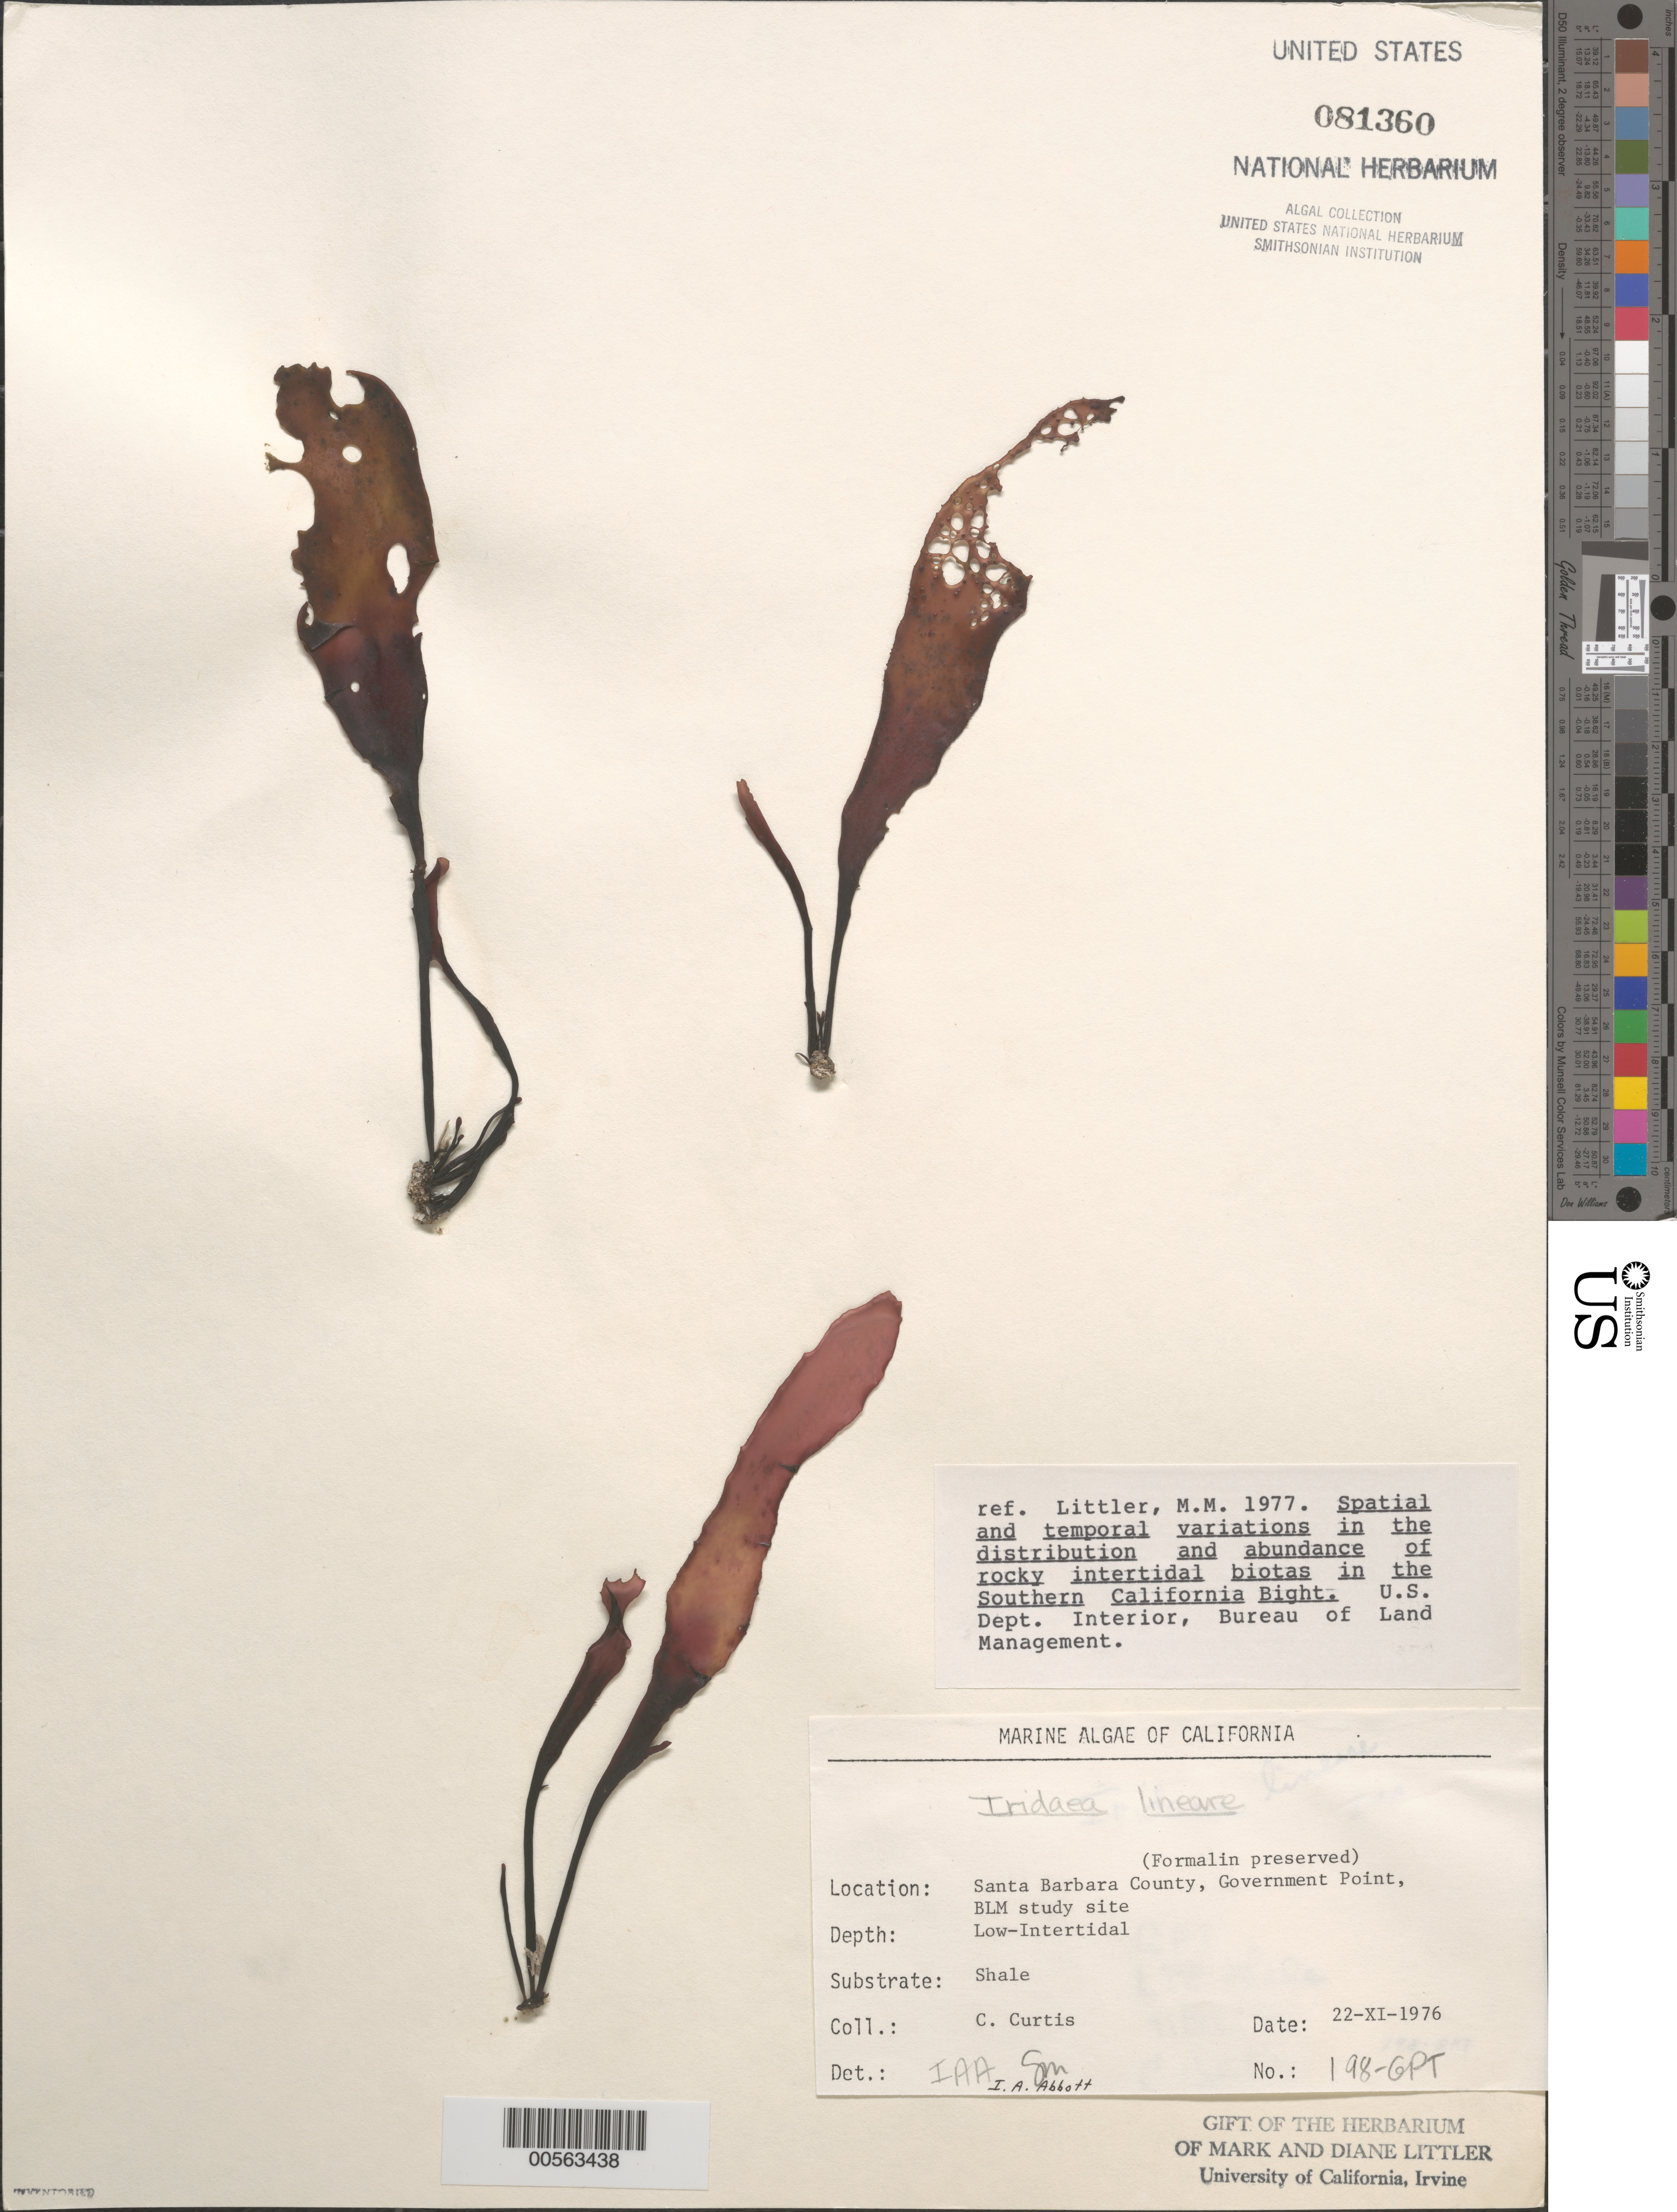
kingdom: Plantae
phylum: Rhodophyta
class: Florideophyceae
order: Gigartinales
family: Gigartinaceae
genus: Mazzaella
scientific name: Mazzaella linearis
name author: (Setchell & N.L. Gardner) Fredericq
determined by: Algae name updating Project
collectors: C. Curtis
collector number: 198-GPT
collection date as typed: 22 Nov 1976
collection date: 1976-11-22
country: United States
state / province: California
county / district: Santa Barbara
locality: Government Point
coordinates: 34 26'31"N, 120 24'06"W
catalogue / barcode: US 81360